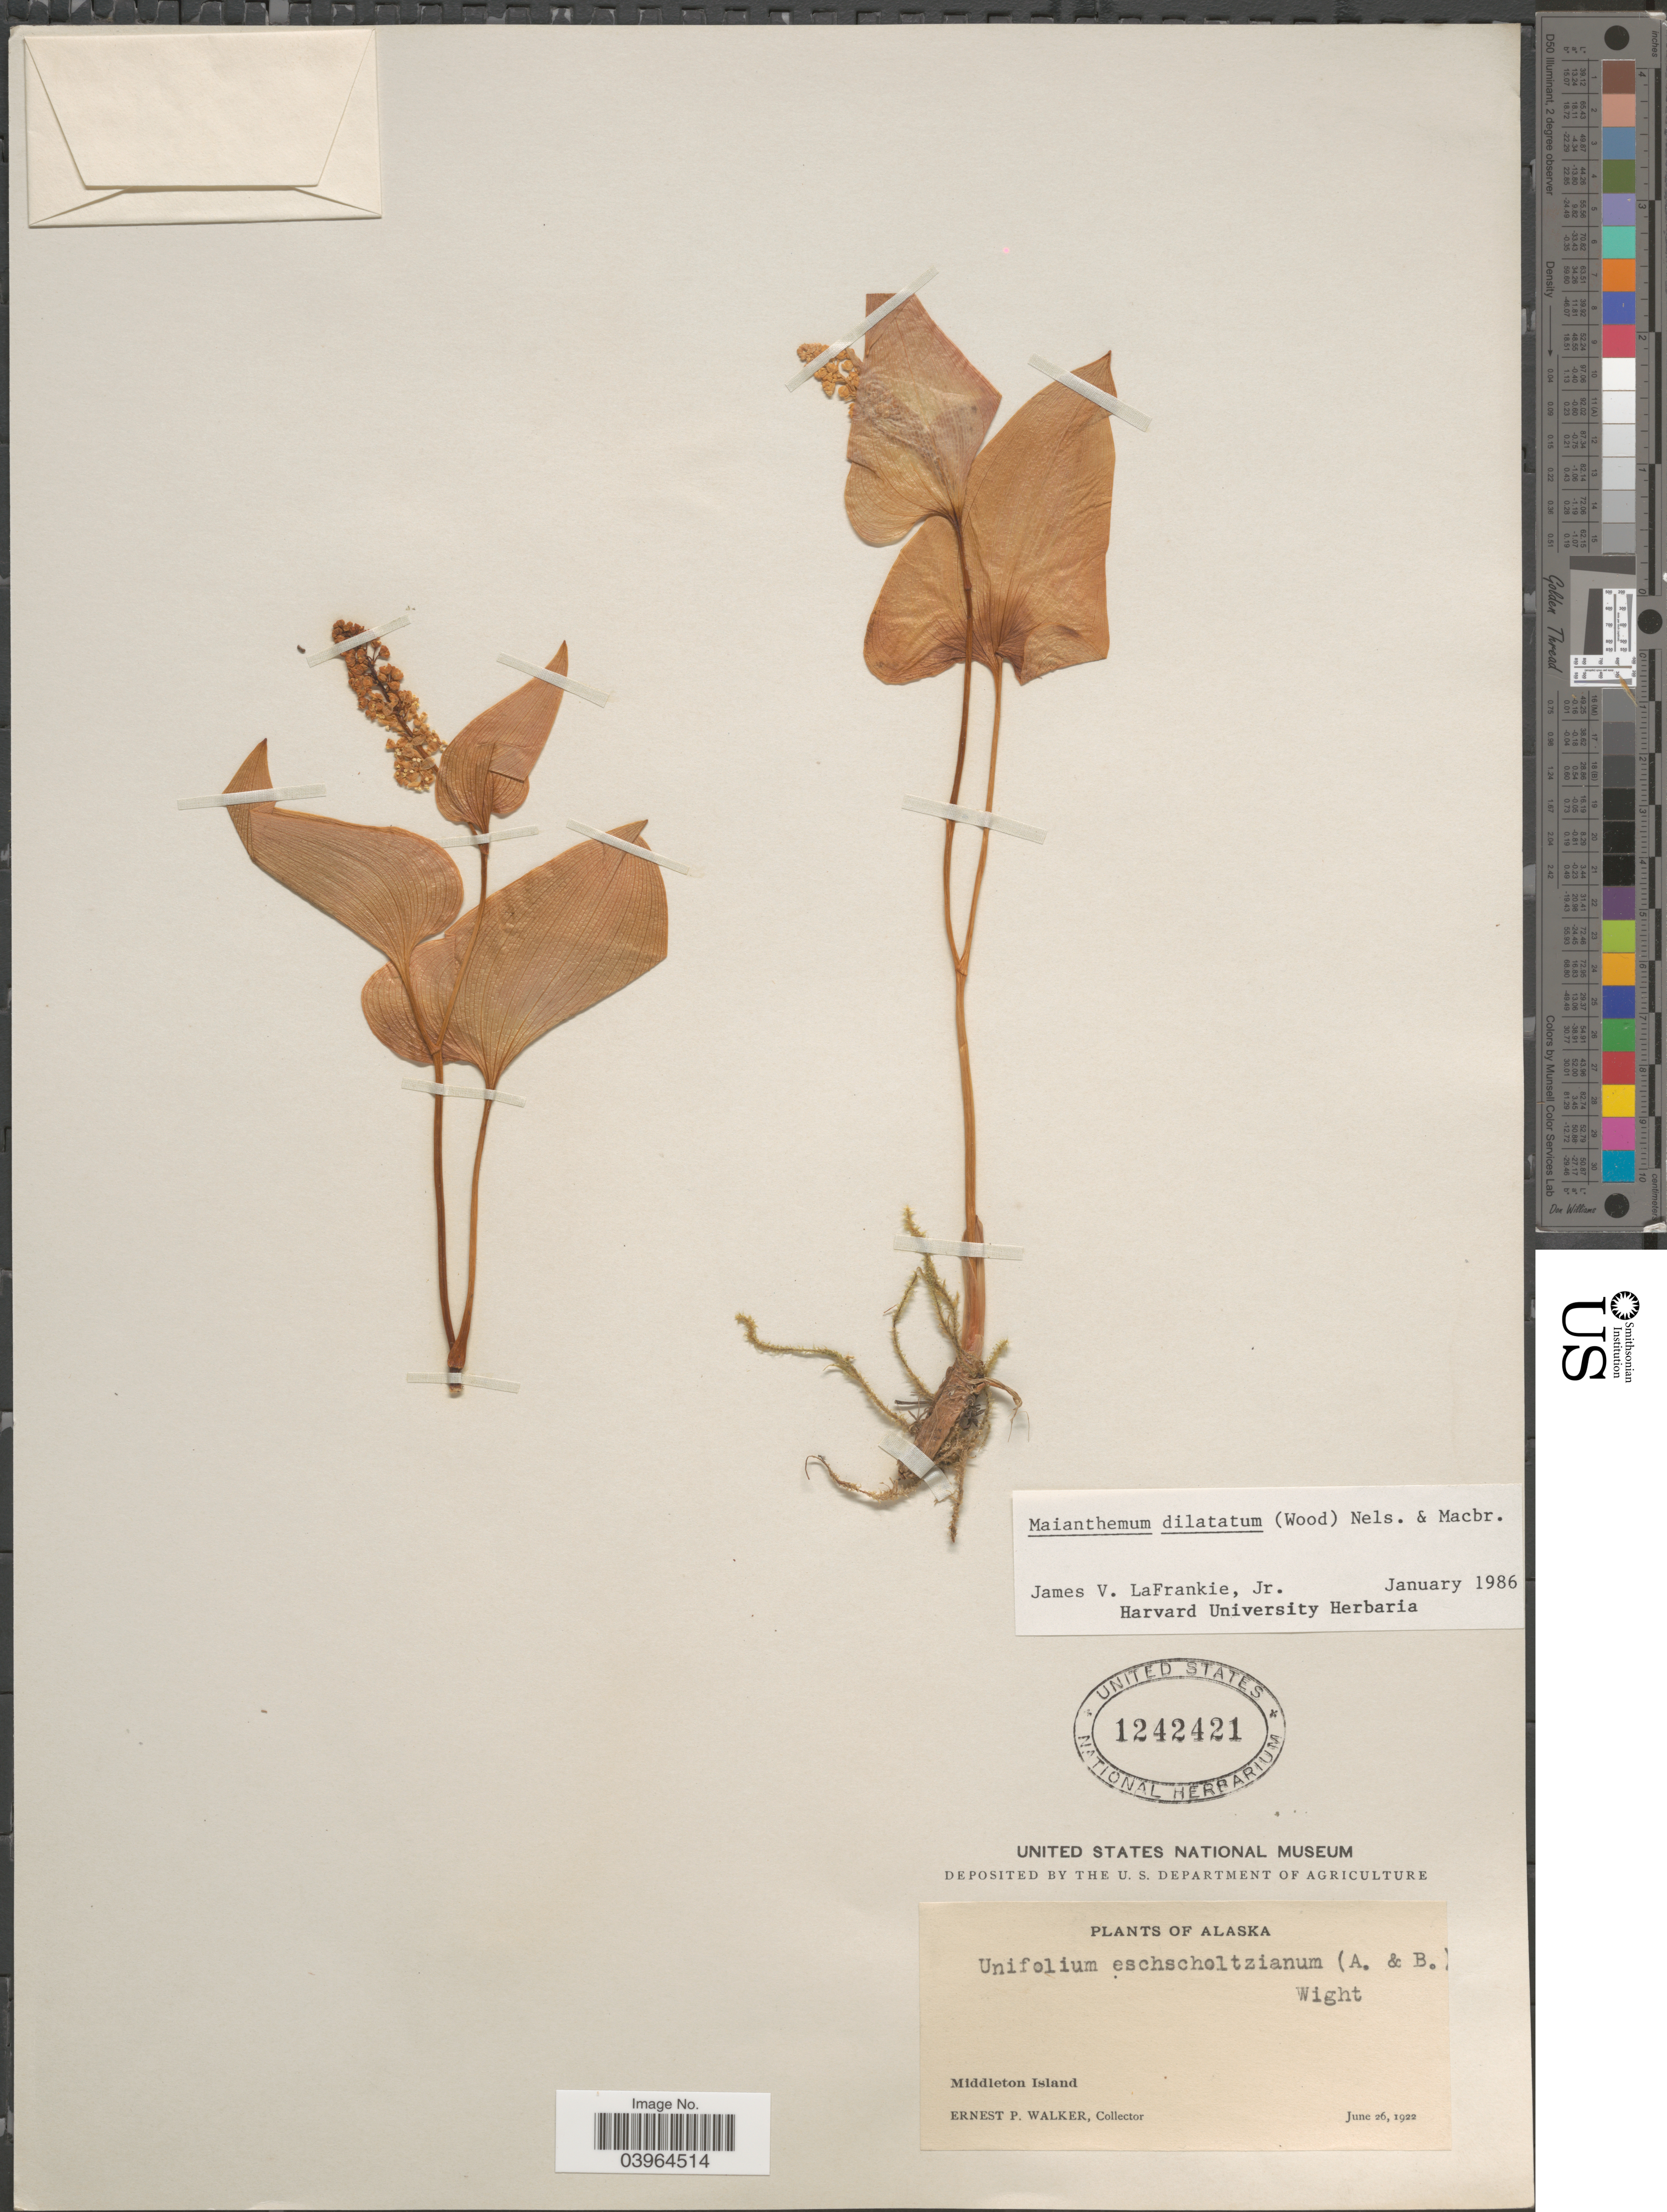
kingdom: Plantae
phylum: Tracheophyta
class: Liliopsida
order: Asparagales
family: Asparagaceae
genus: Maianthemum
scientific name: Maianthemum dilatatum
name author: (Alph. Wood) A. Nelson & J.F. Macbr.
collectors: E. P. Walker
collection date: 1922-06-26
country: United States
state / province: Alaska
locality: Middleton Island.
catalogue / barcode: US 1242421